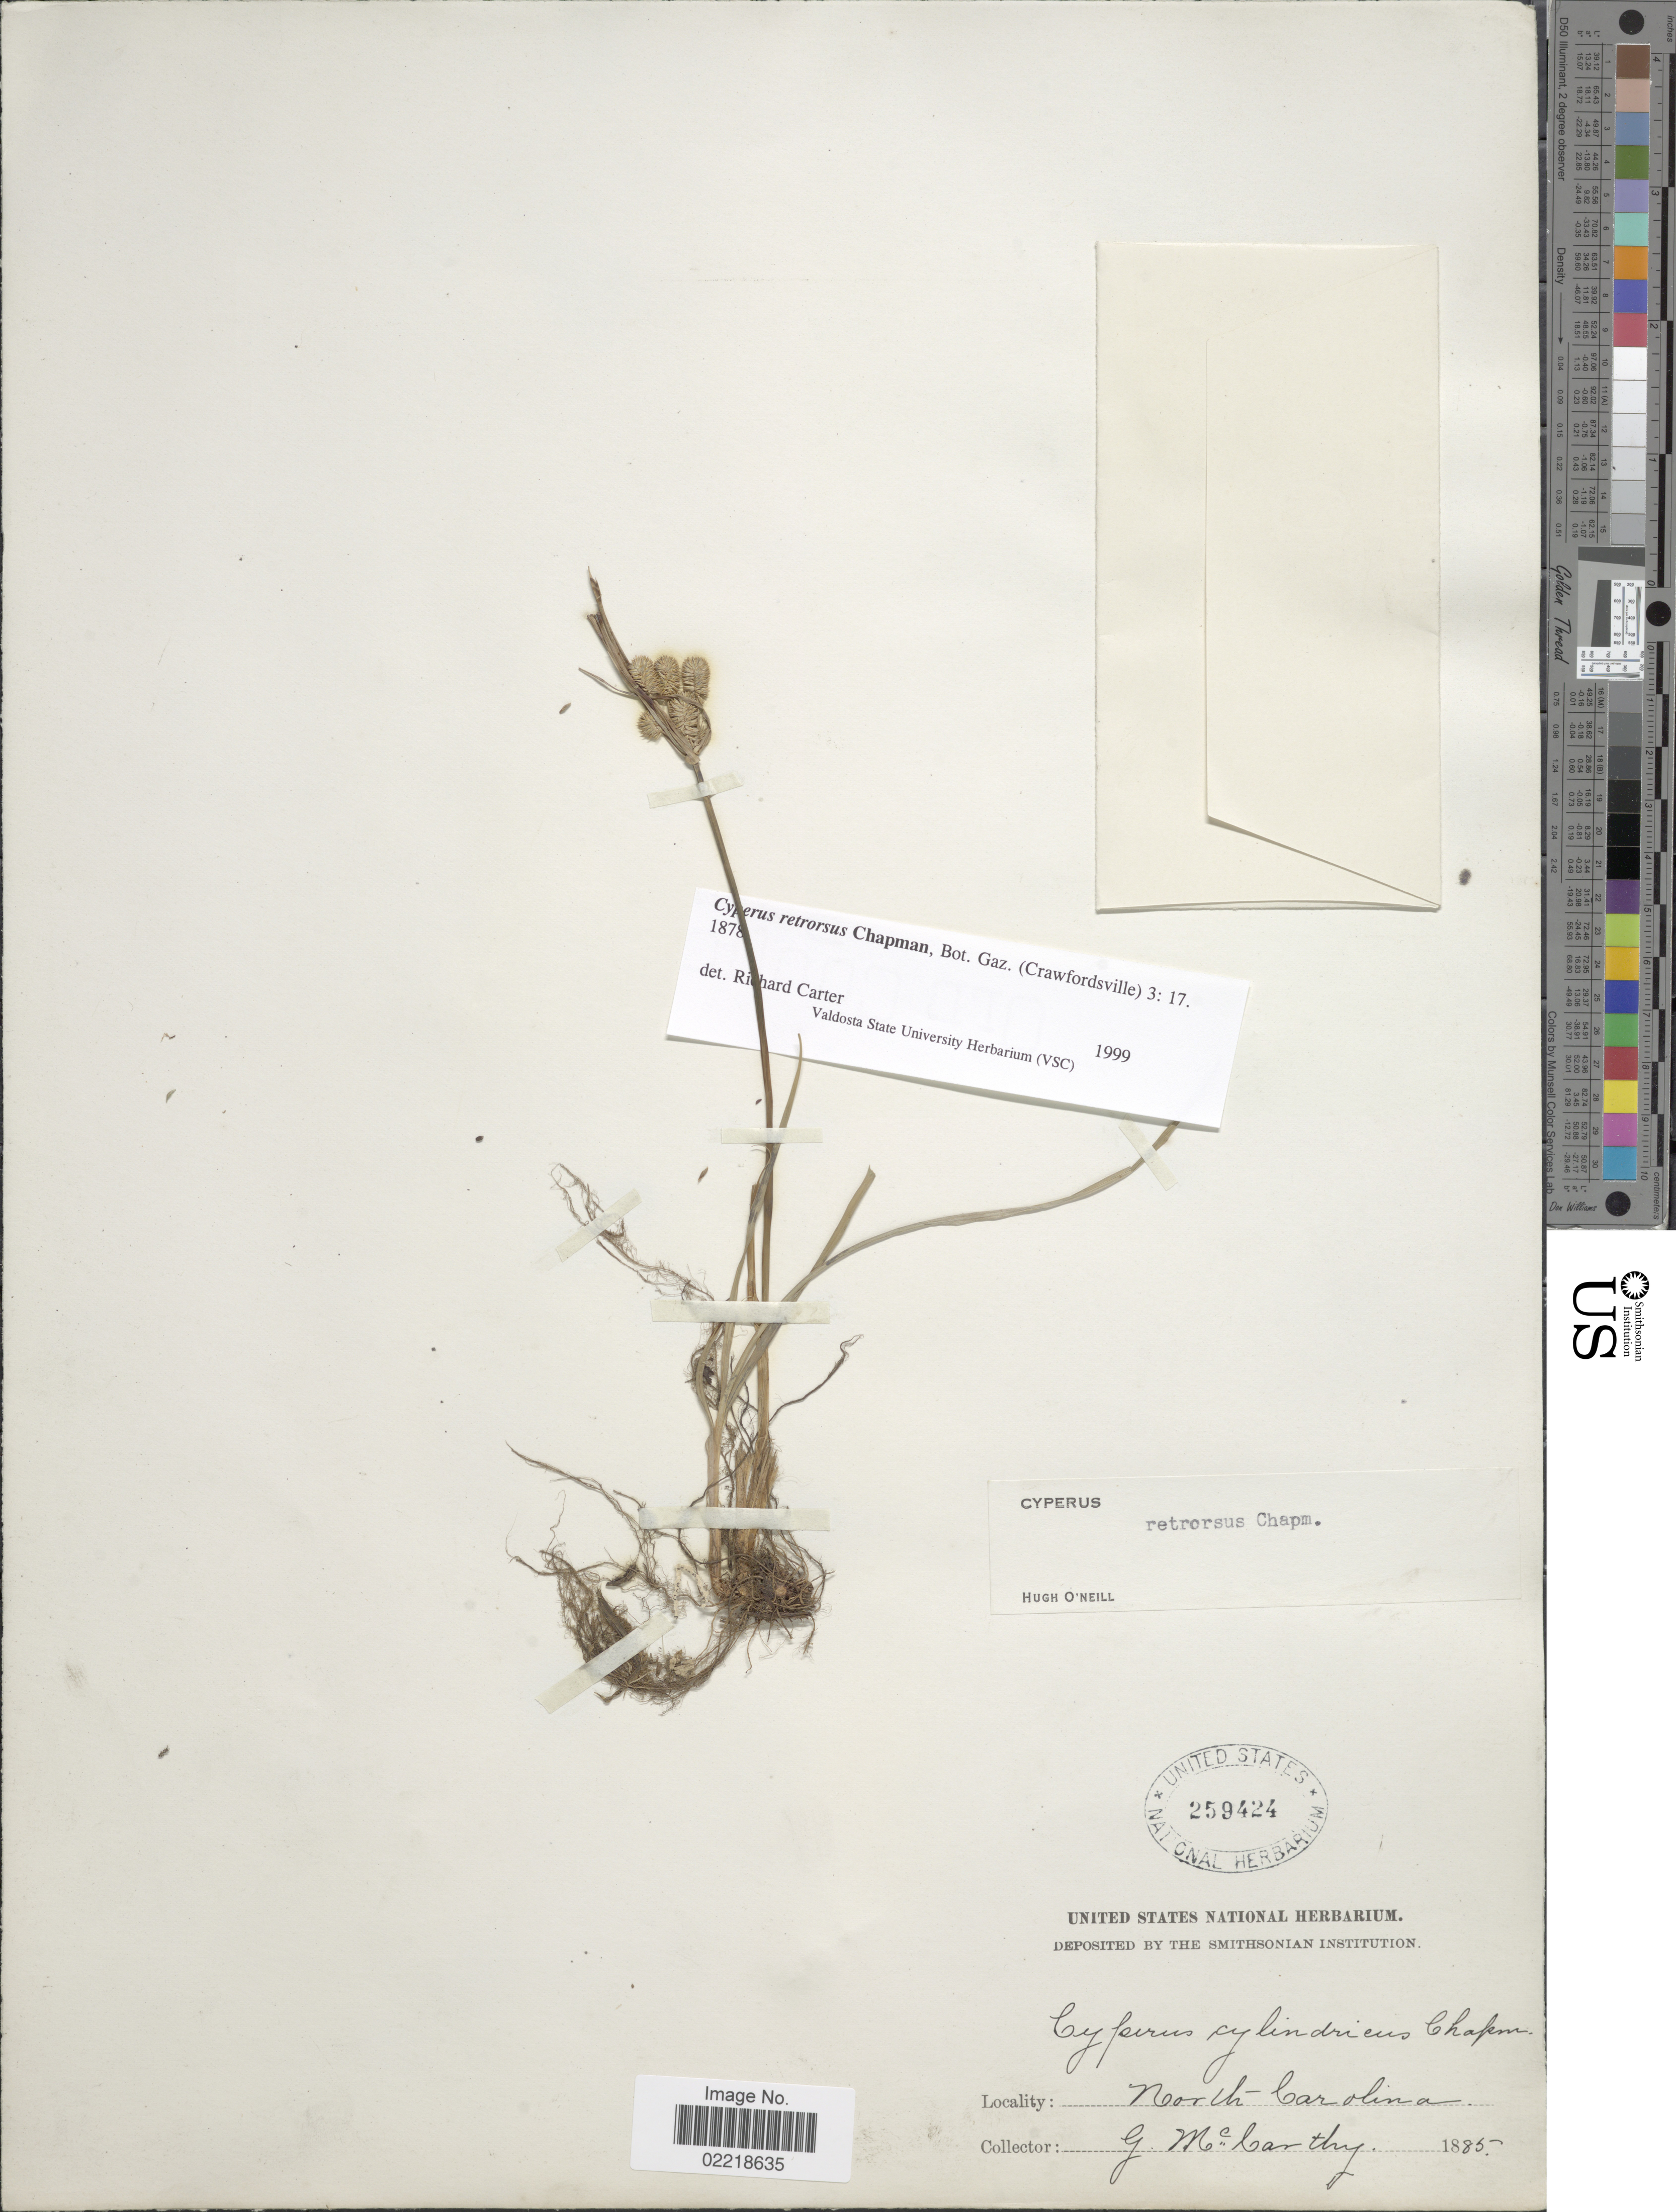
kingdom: Plantae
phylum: Tracheophyta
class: Liliopsida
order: Poales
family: Cyperaceae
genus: Cyperus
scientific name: Cyperus retrorsus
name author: Chapm.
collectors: G. McCarthy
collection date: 1885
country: United States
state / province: North Carolina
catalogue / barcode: US 259424